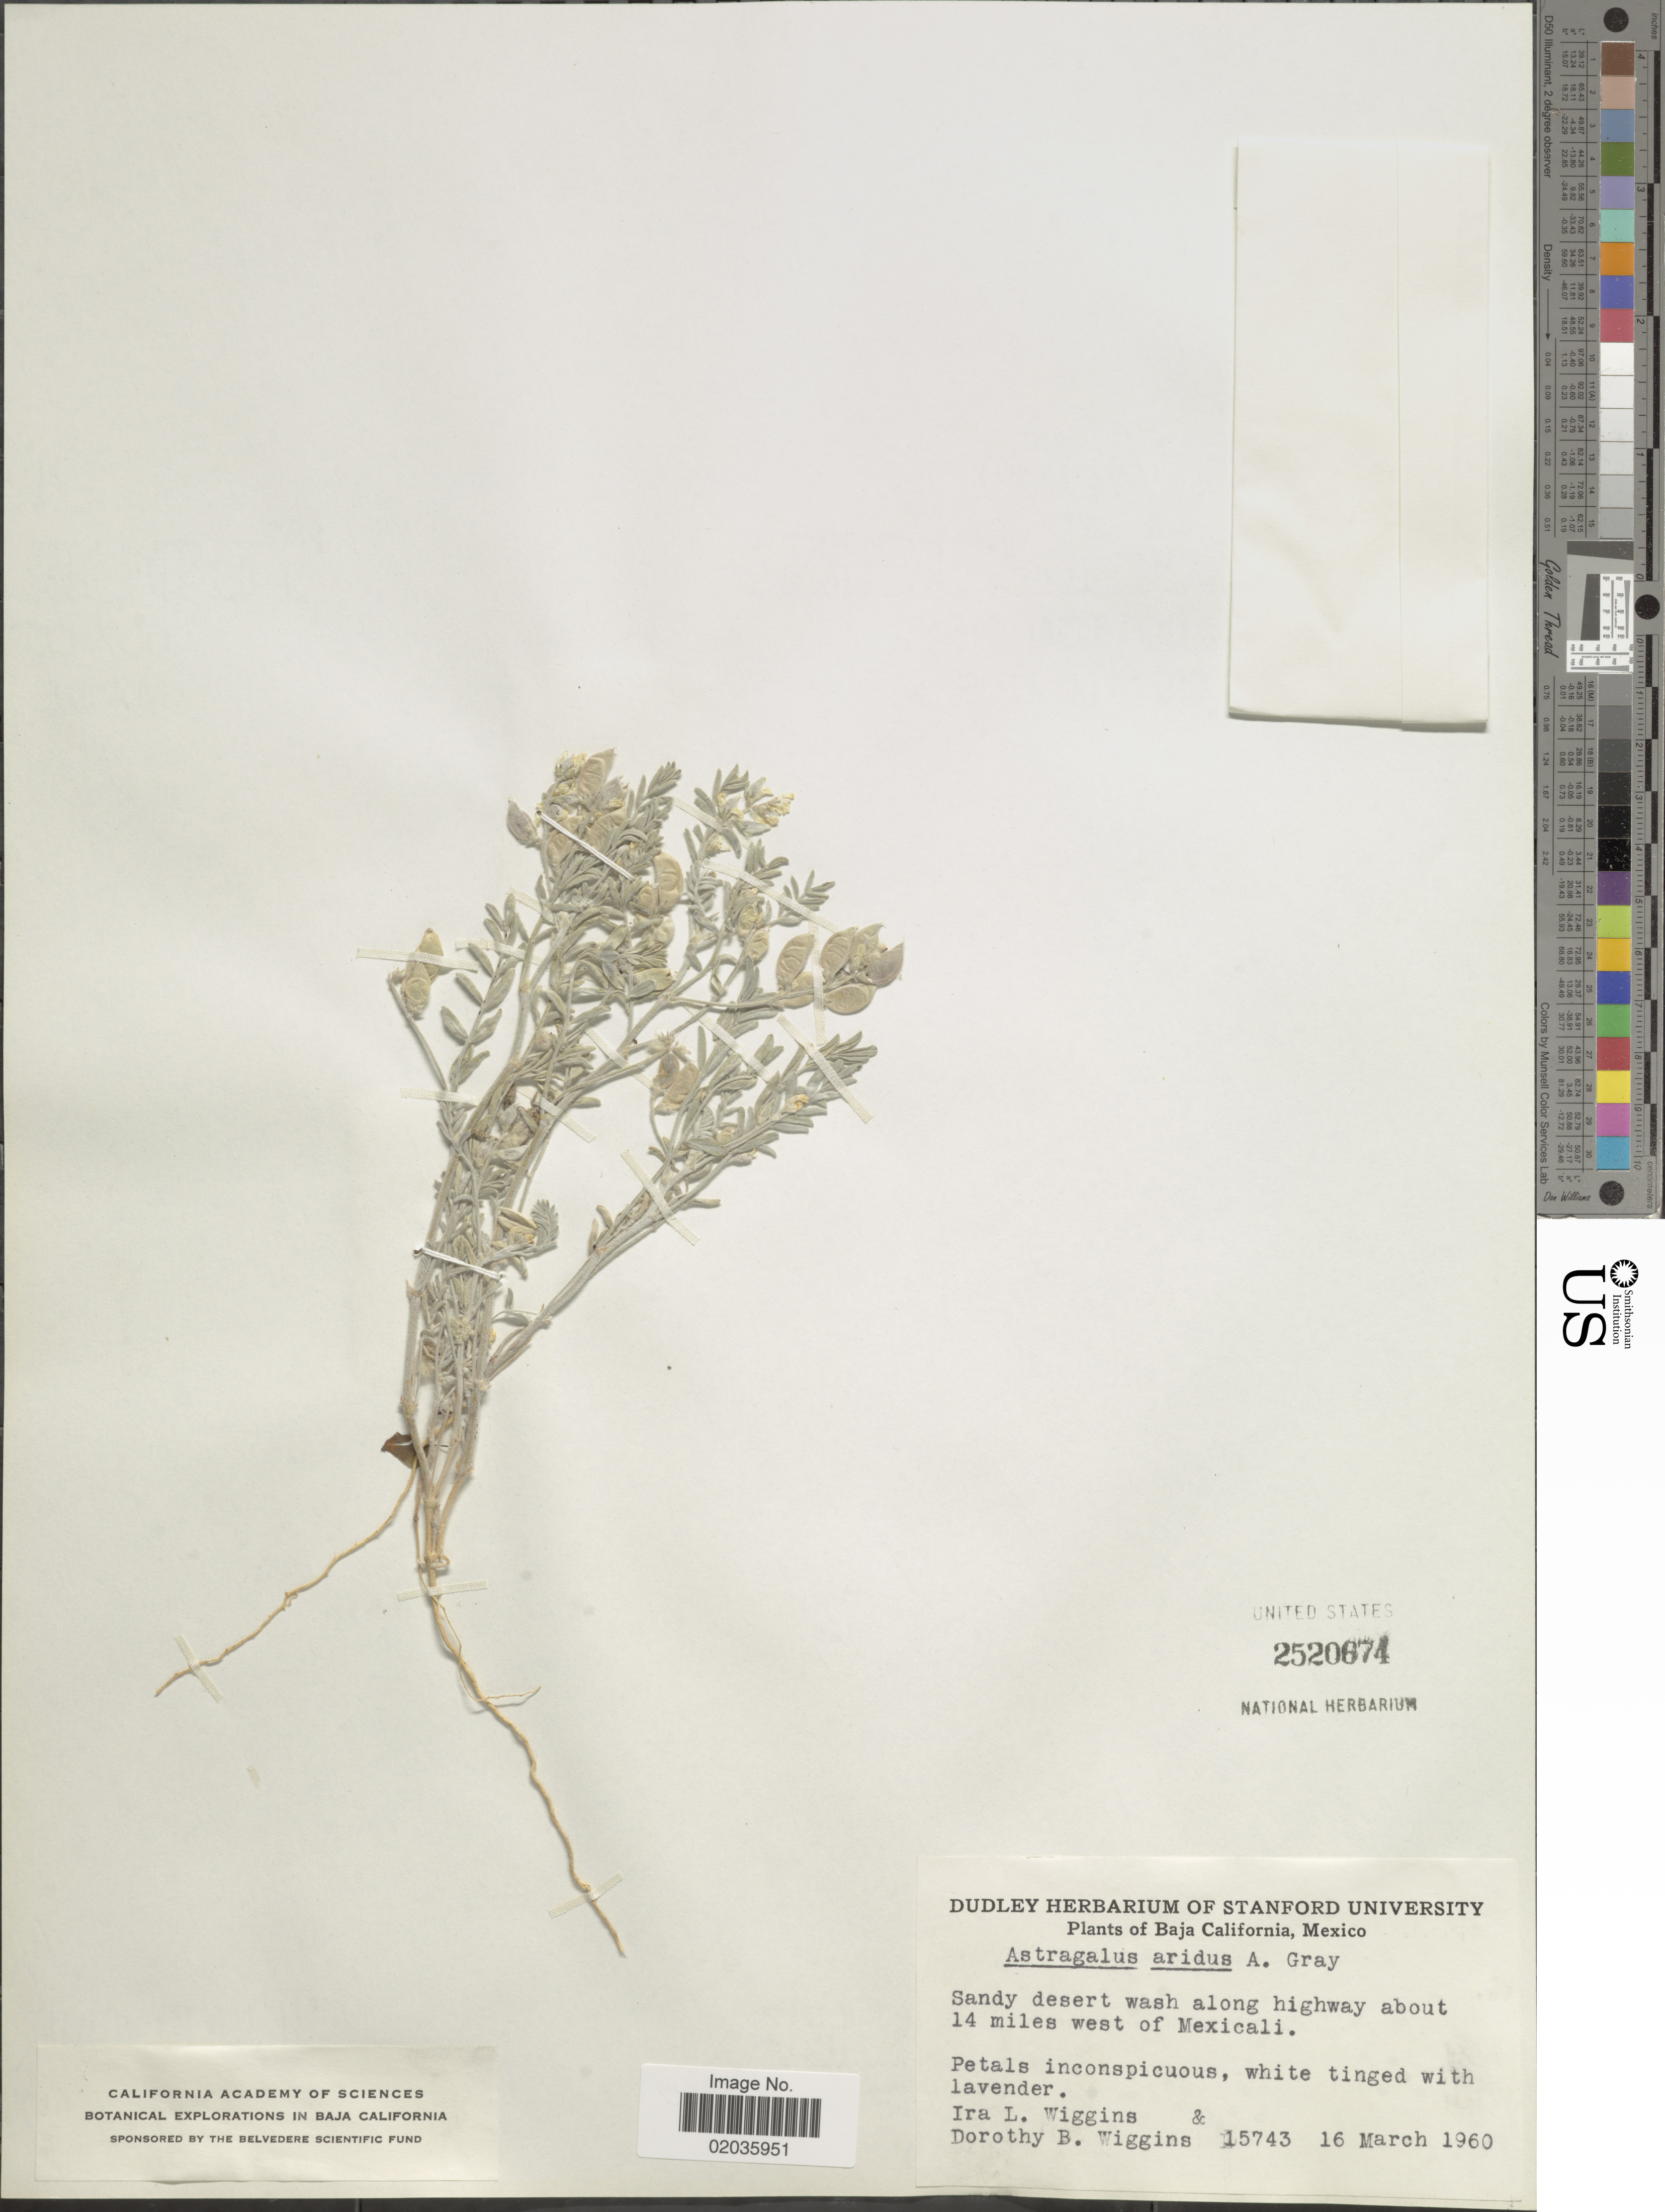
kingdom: Plantae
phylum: Tracheophyta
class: Magnoliopsida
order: Fabales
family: Fabaceae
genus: Astragalus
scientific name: Astragalus aridus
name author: A. Gray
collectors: I. L. Wiggins & D. B. Wiggins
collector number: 15743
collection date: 1960-03-16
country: Mexico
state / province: Baja California Norte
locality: Baja Calafornia, Mexico. Sandy desert wash along highway about 14 miles west of Mexicalli.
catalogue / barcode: US 2520674